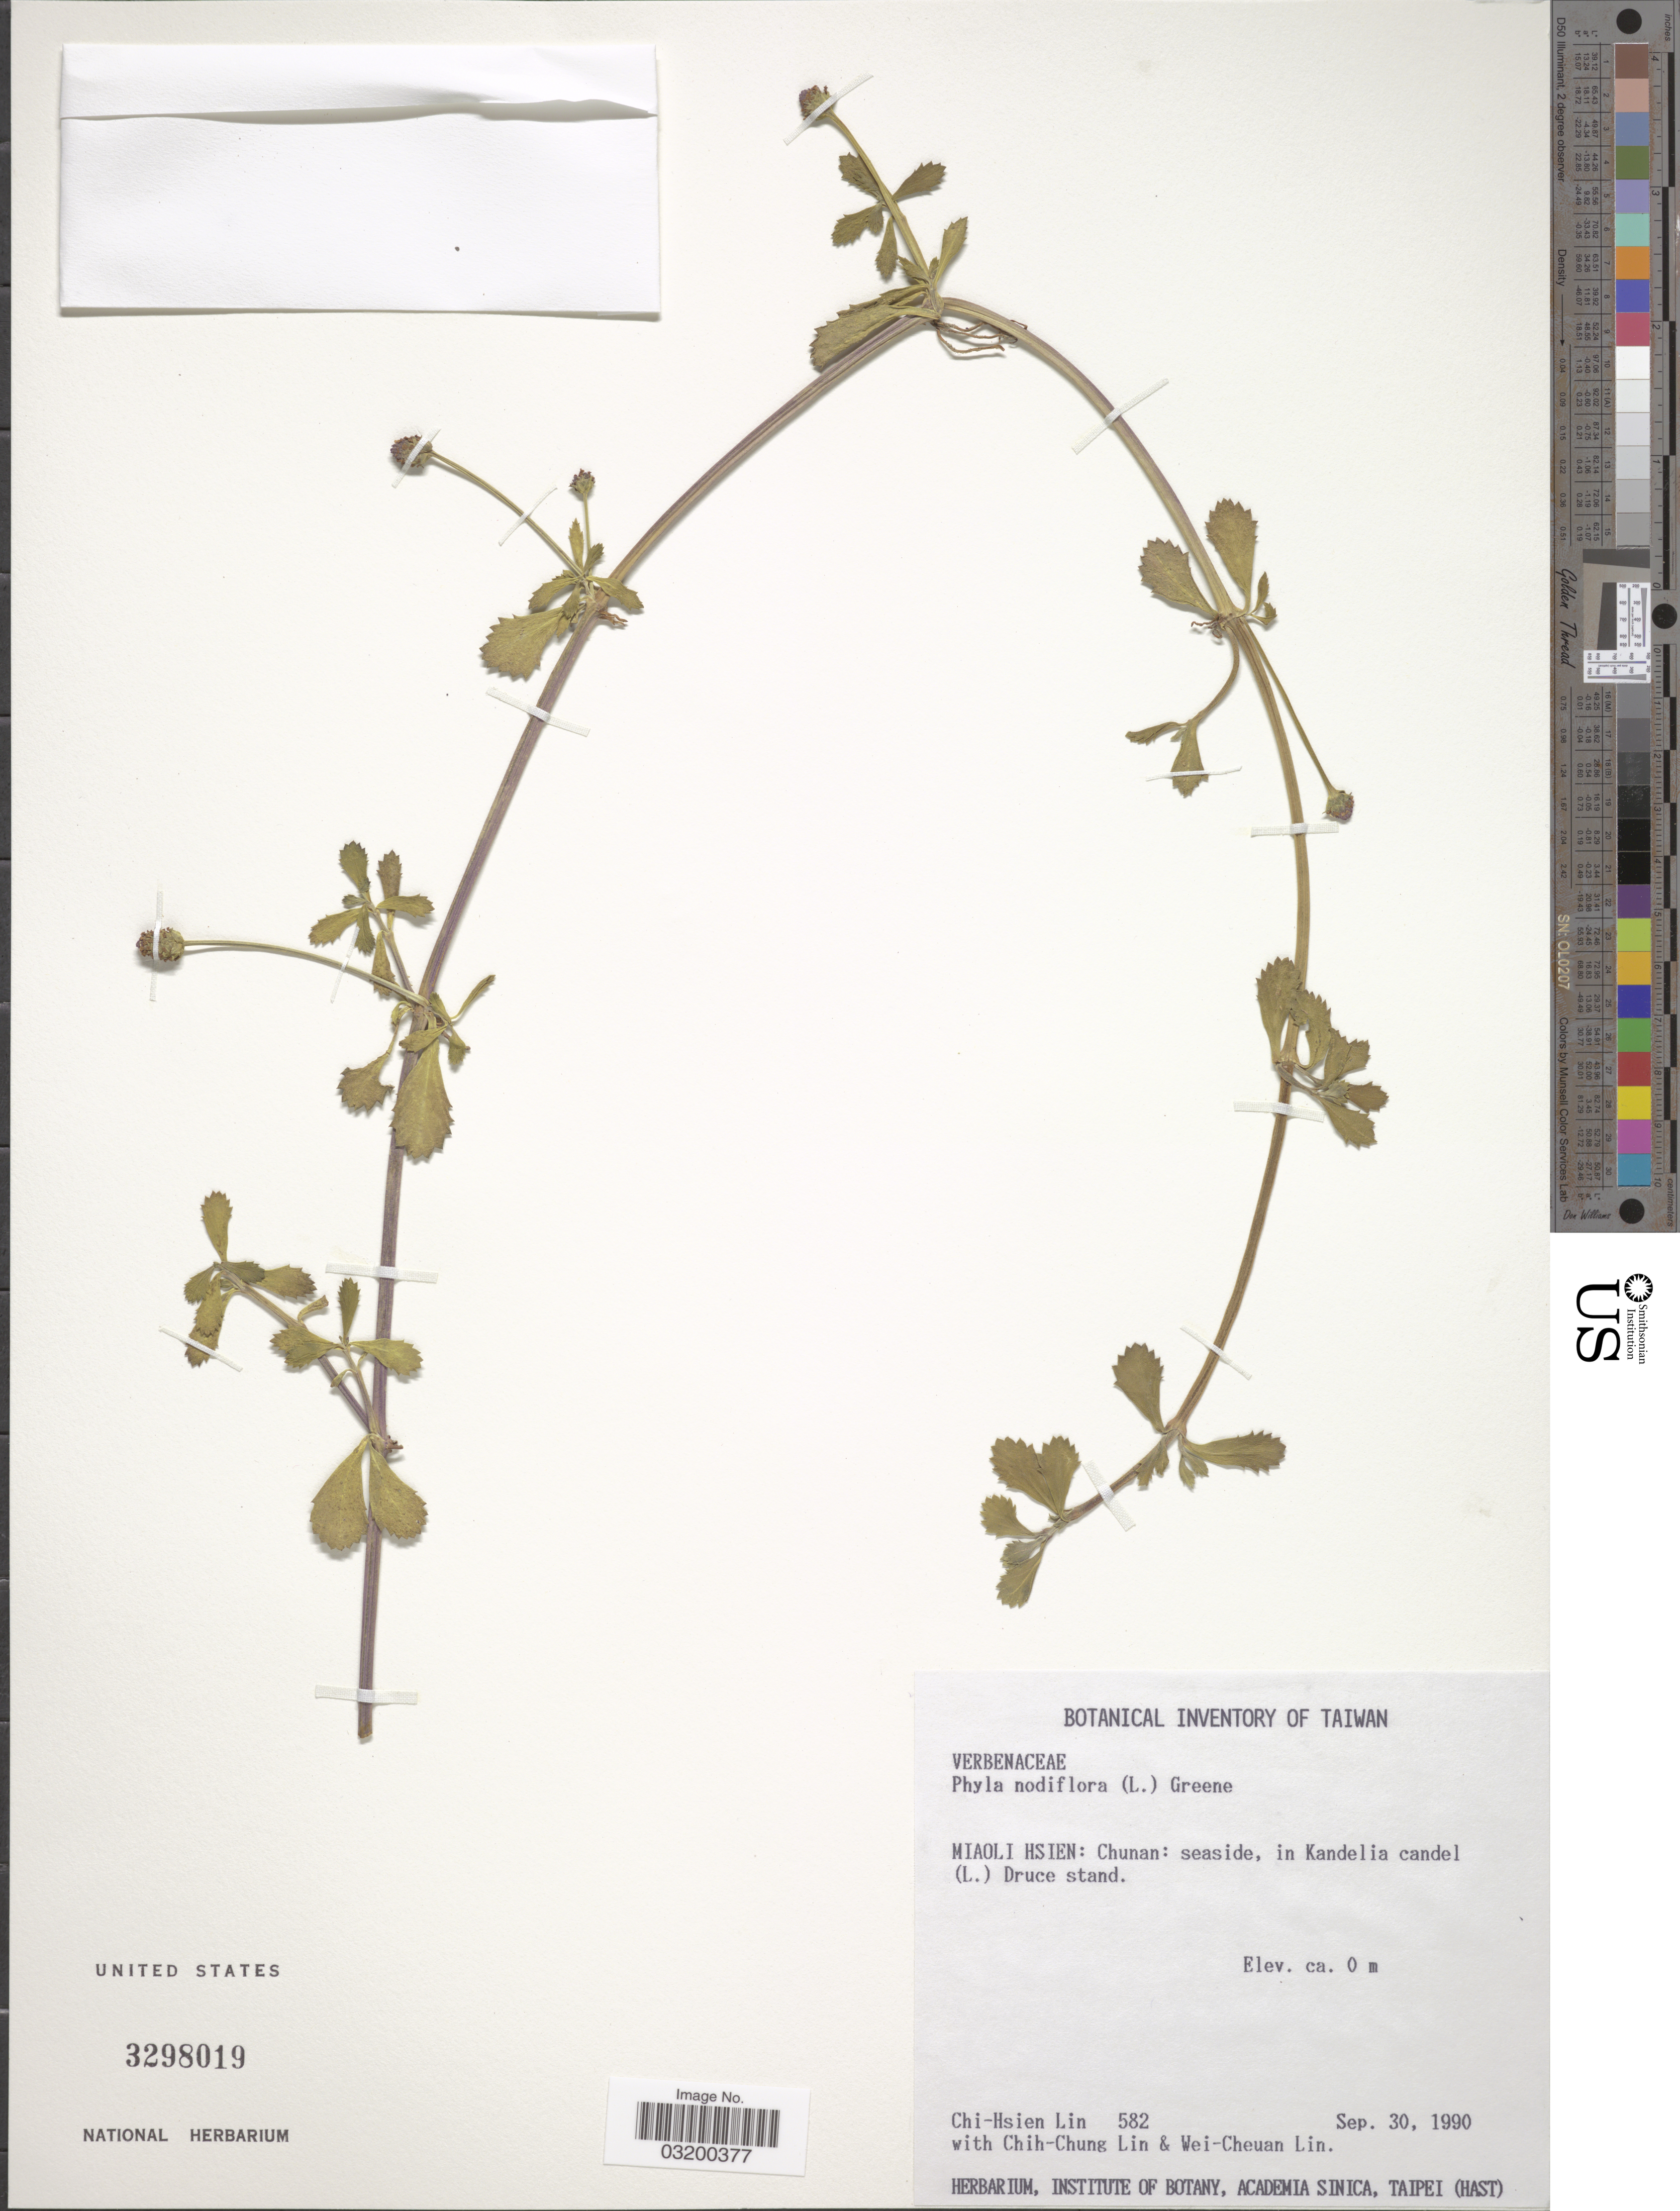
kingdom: Plantae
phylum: Tracheophyta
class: Magnoliopsida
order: Lamiales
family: Verbenaceae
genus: Phyla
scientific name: Phyla nodiflora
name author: (L.) Greene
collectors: C. Lin, C. Lin & L. Wei-Cheuan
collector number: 582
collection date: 1990-09-30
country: Taiwan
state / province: Miaoli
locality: Miaoli Hsien: Chunan: seaside, in Kandelia candel (L.) Druce stand. [unsure placement]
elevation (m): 0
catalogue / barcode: US 3298019